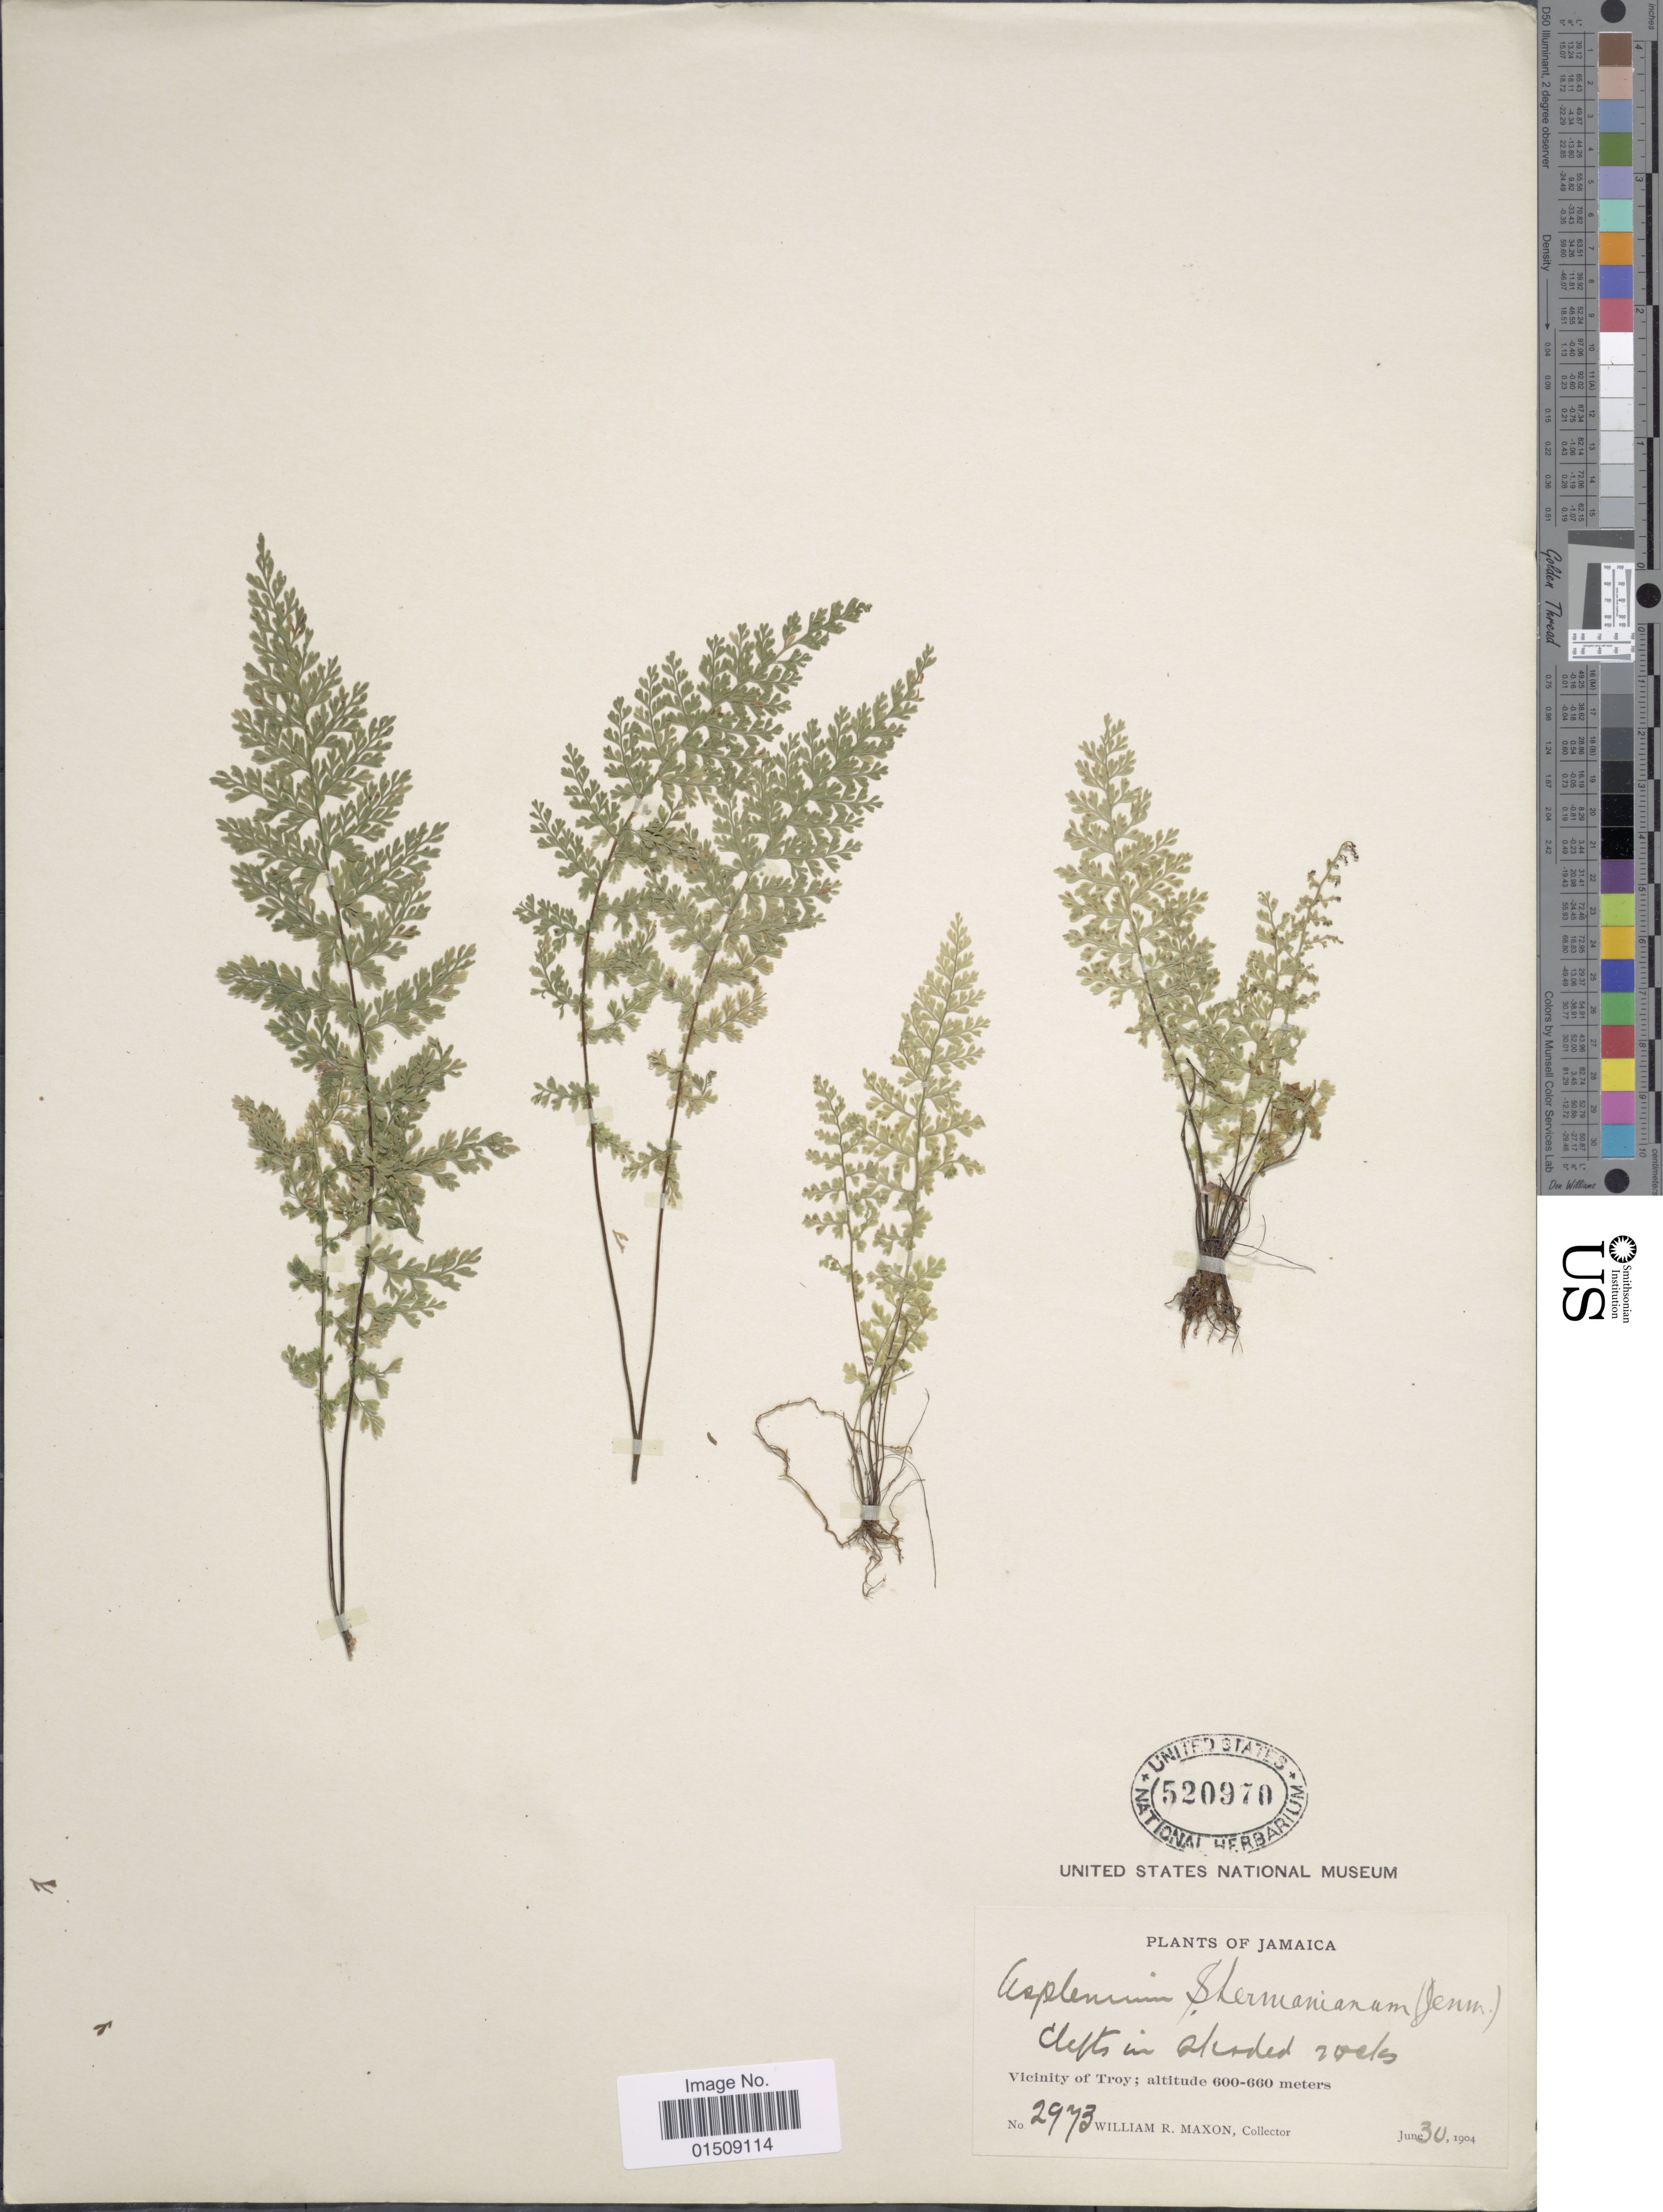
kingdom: Plantae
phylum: Tracheophyta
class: Polypodiopsida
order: Polypodiales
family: Aspleniaceae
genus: Asplenium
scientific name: Asplenium myriophyllum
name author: (Sw.) C. Presl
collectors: W. R. Maxon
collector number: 2973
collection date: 1904-06-30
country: Jamaica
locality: Vicinity of Troy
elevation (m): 600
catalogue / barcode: US 520970